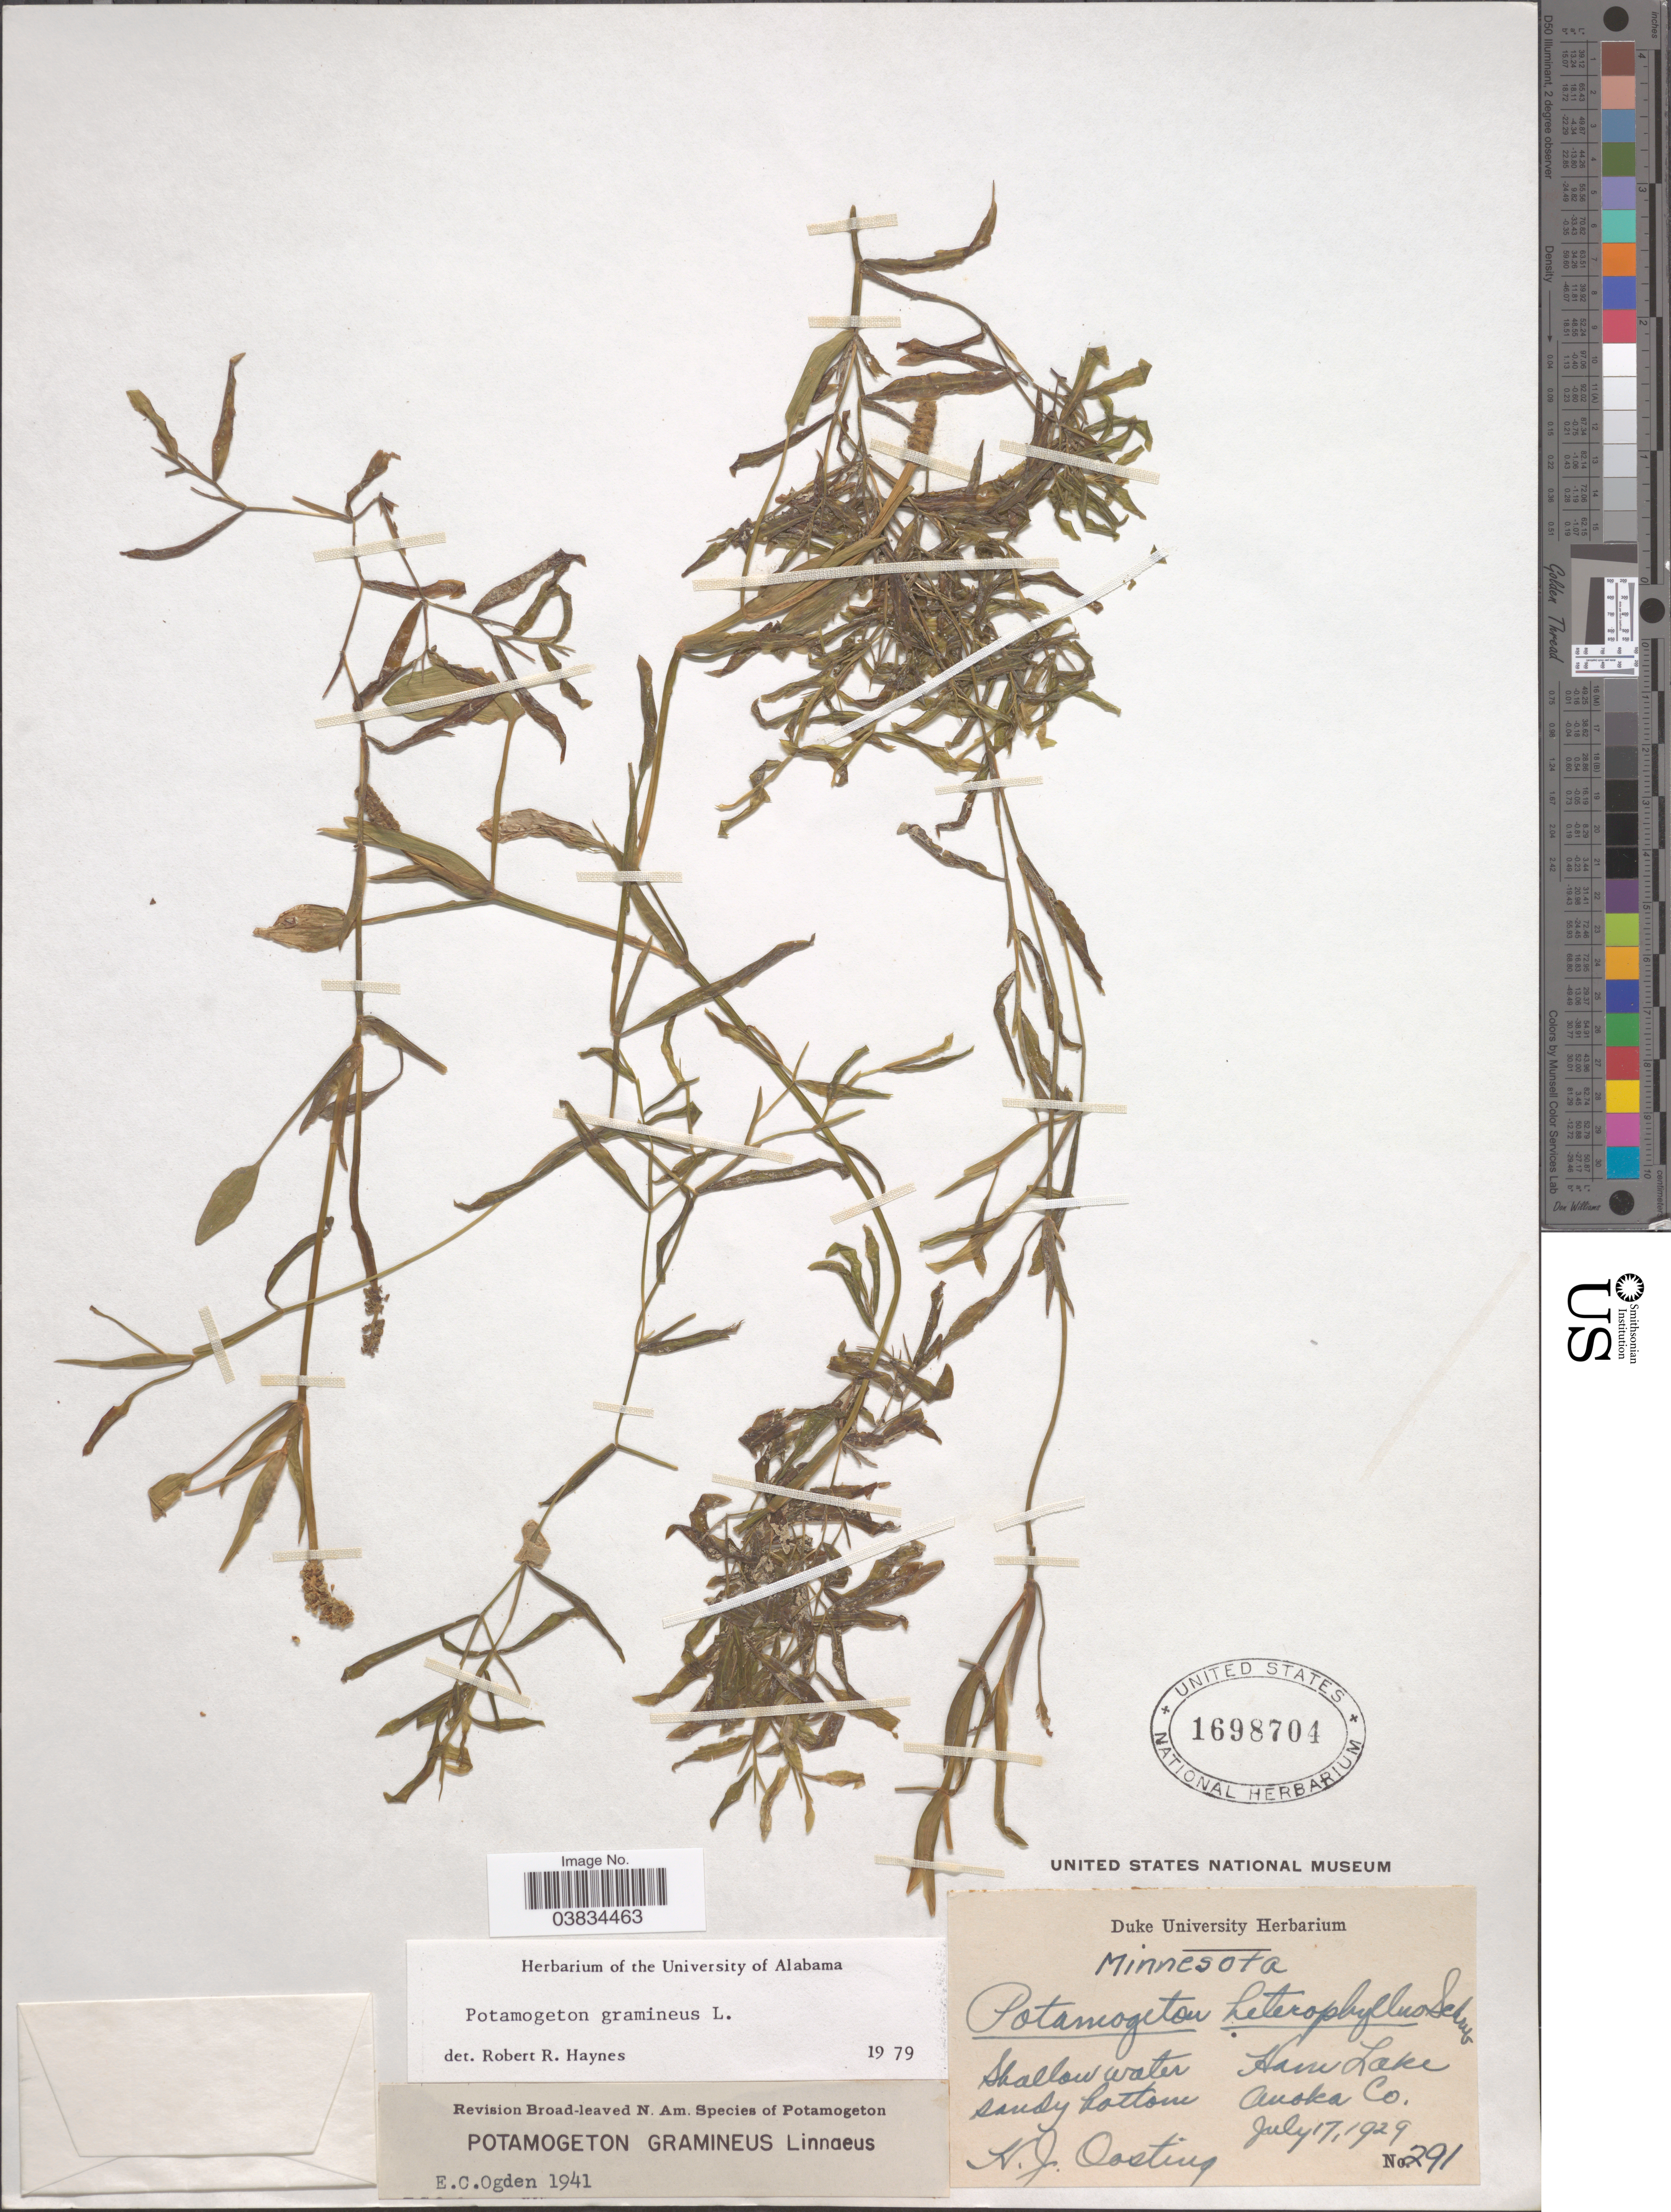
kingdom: Plantae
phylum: Tracheophyta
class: Liliopsida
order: Alismatales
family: Potamogetonaceae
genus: Potamogeton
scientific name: Potamogeton gramineus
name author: L.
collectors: H. Oosting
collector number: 291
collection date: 1929-07-17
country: United States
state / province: Minnesota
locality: Shallow water Ham Lake, Anoka Co.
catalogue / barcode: US 1698704